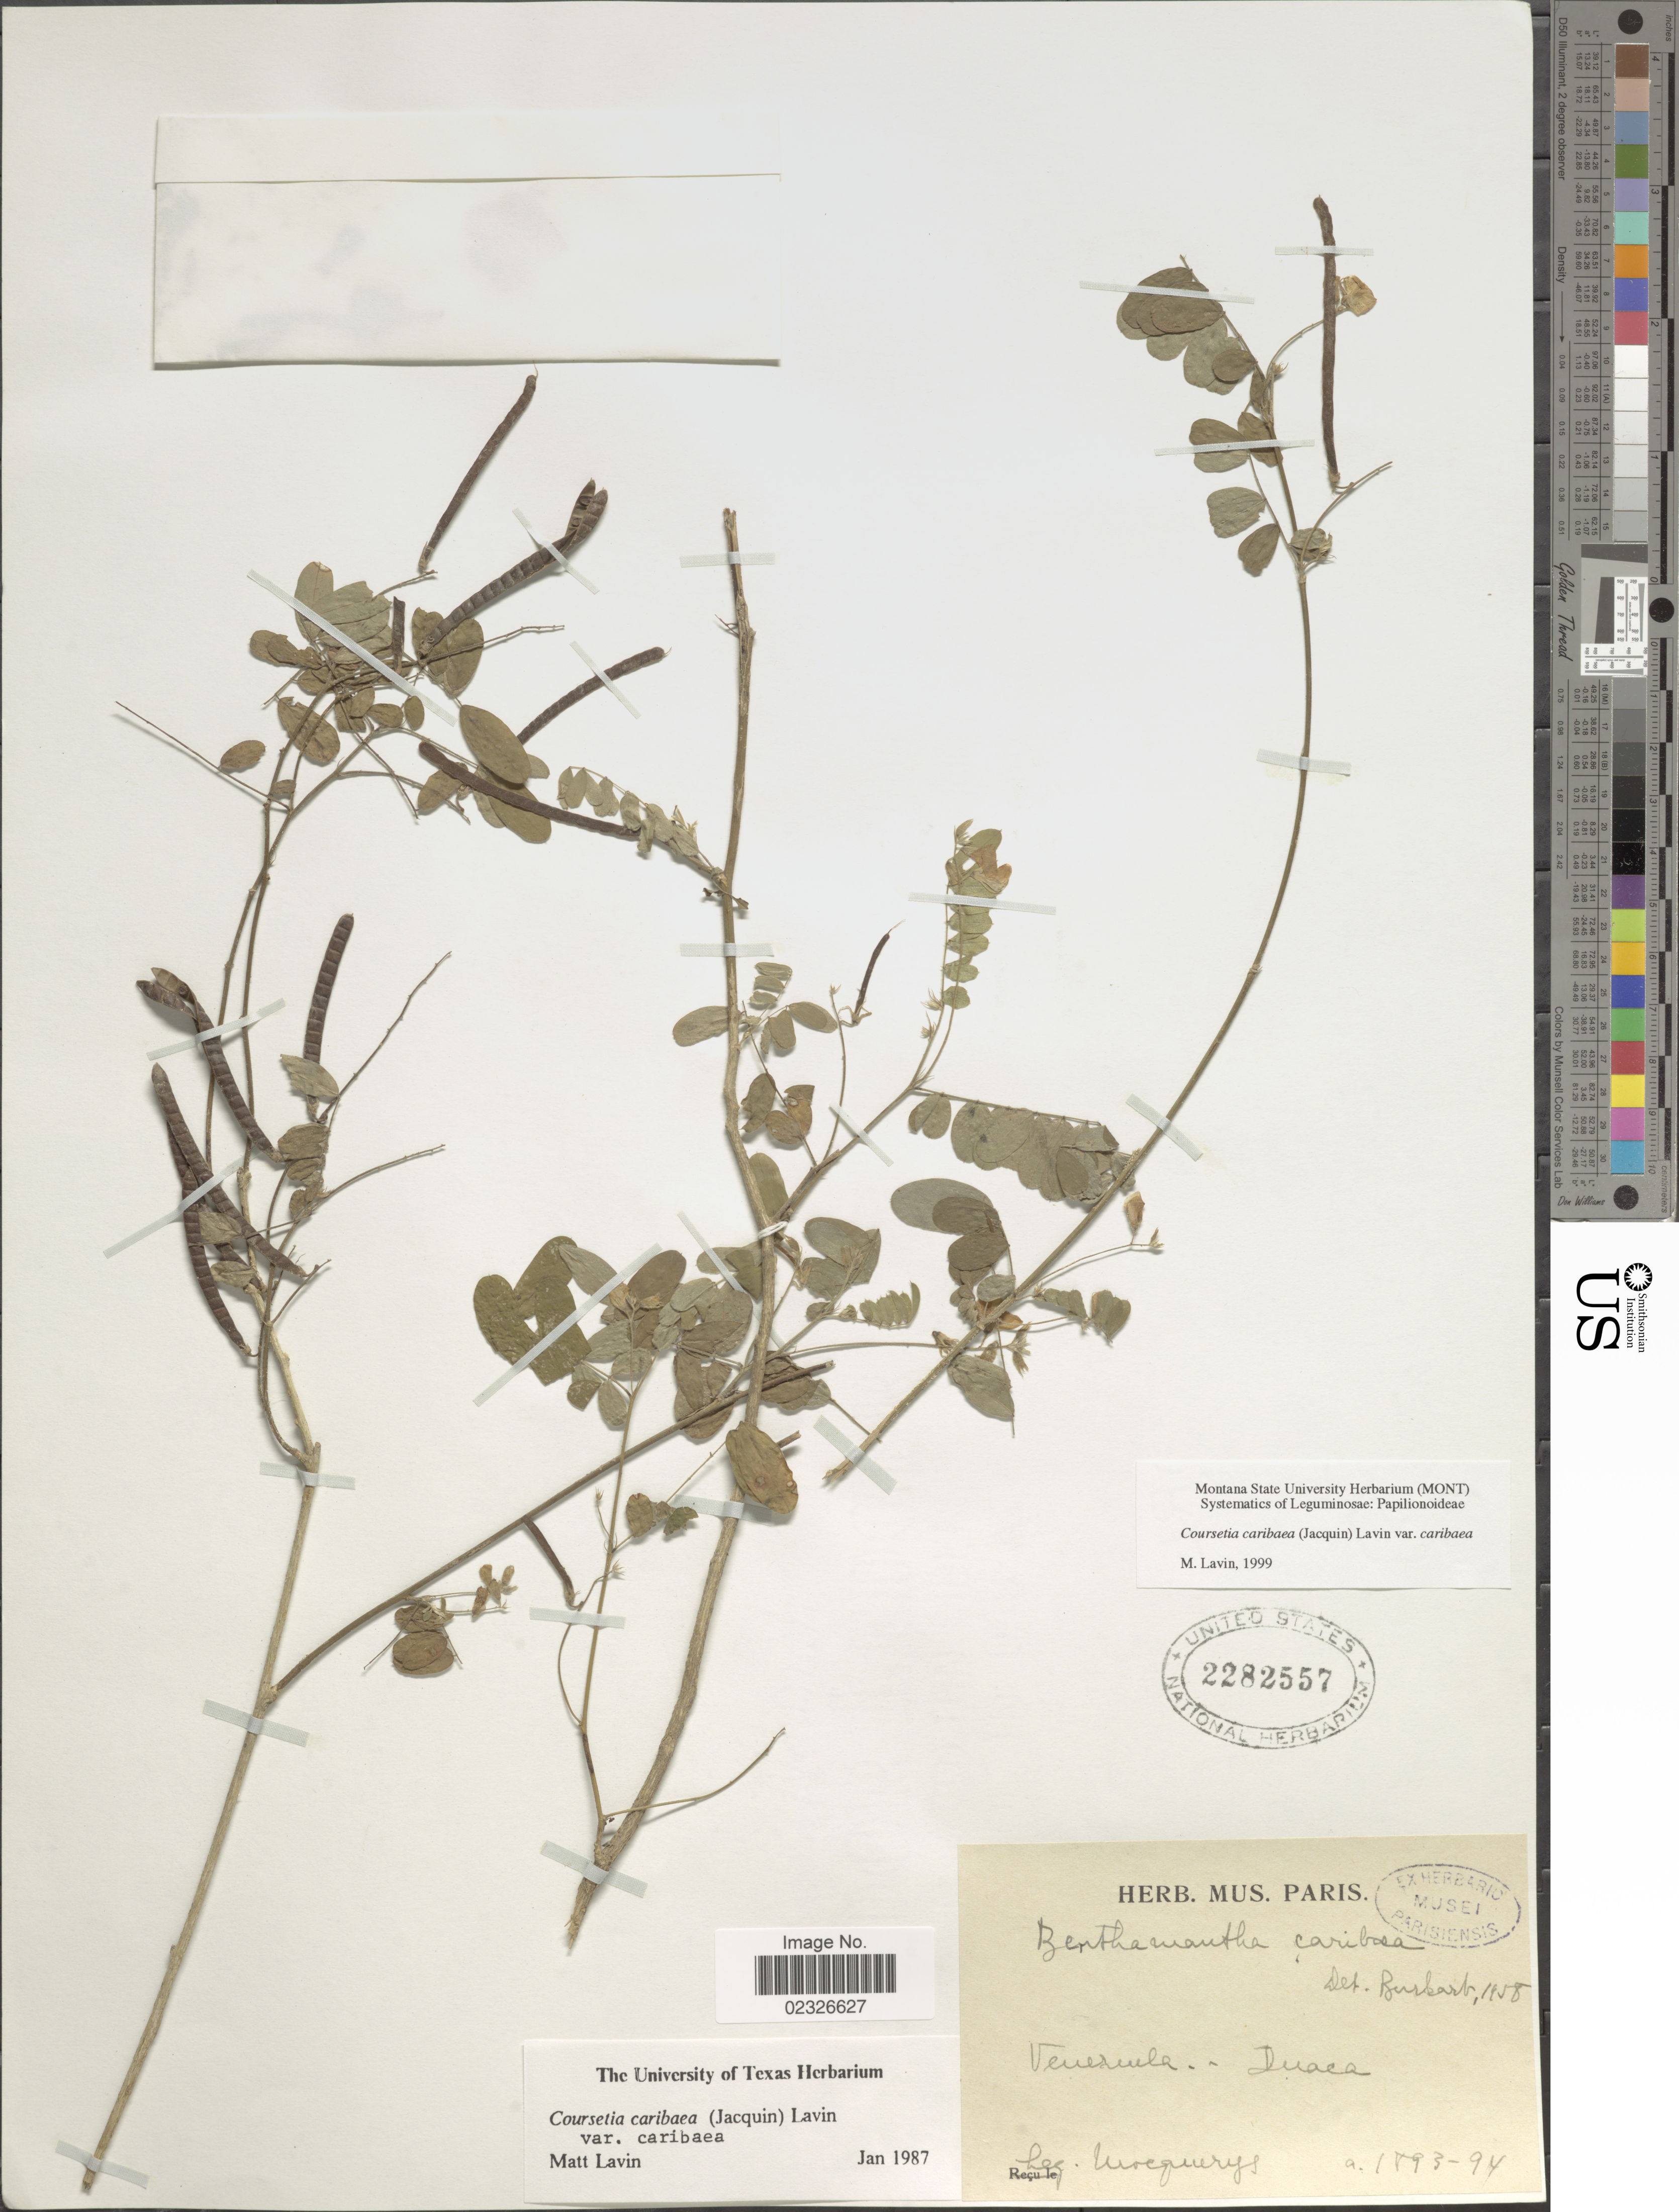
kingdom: Plantae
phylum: Tracheophyta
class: Magnoliopsida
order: Fabales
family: Fabaceae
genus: Coursetia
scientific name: Coursetia caribaea var. caribaea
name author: (Jacq.) Lavin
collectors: A. Mocquerys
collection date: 1893/1894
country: Venezuela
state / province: Lara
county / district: Crespo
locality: Duaca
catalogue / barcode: US 2282557